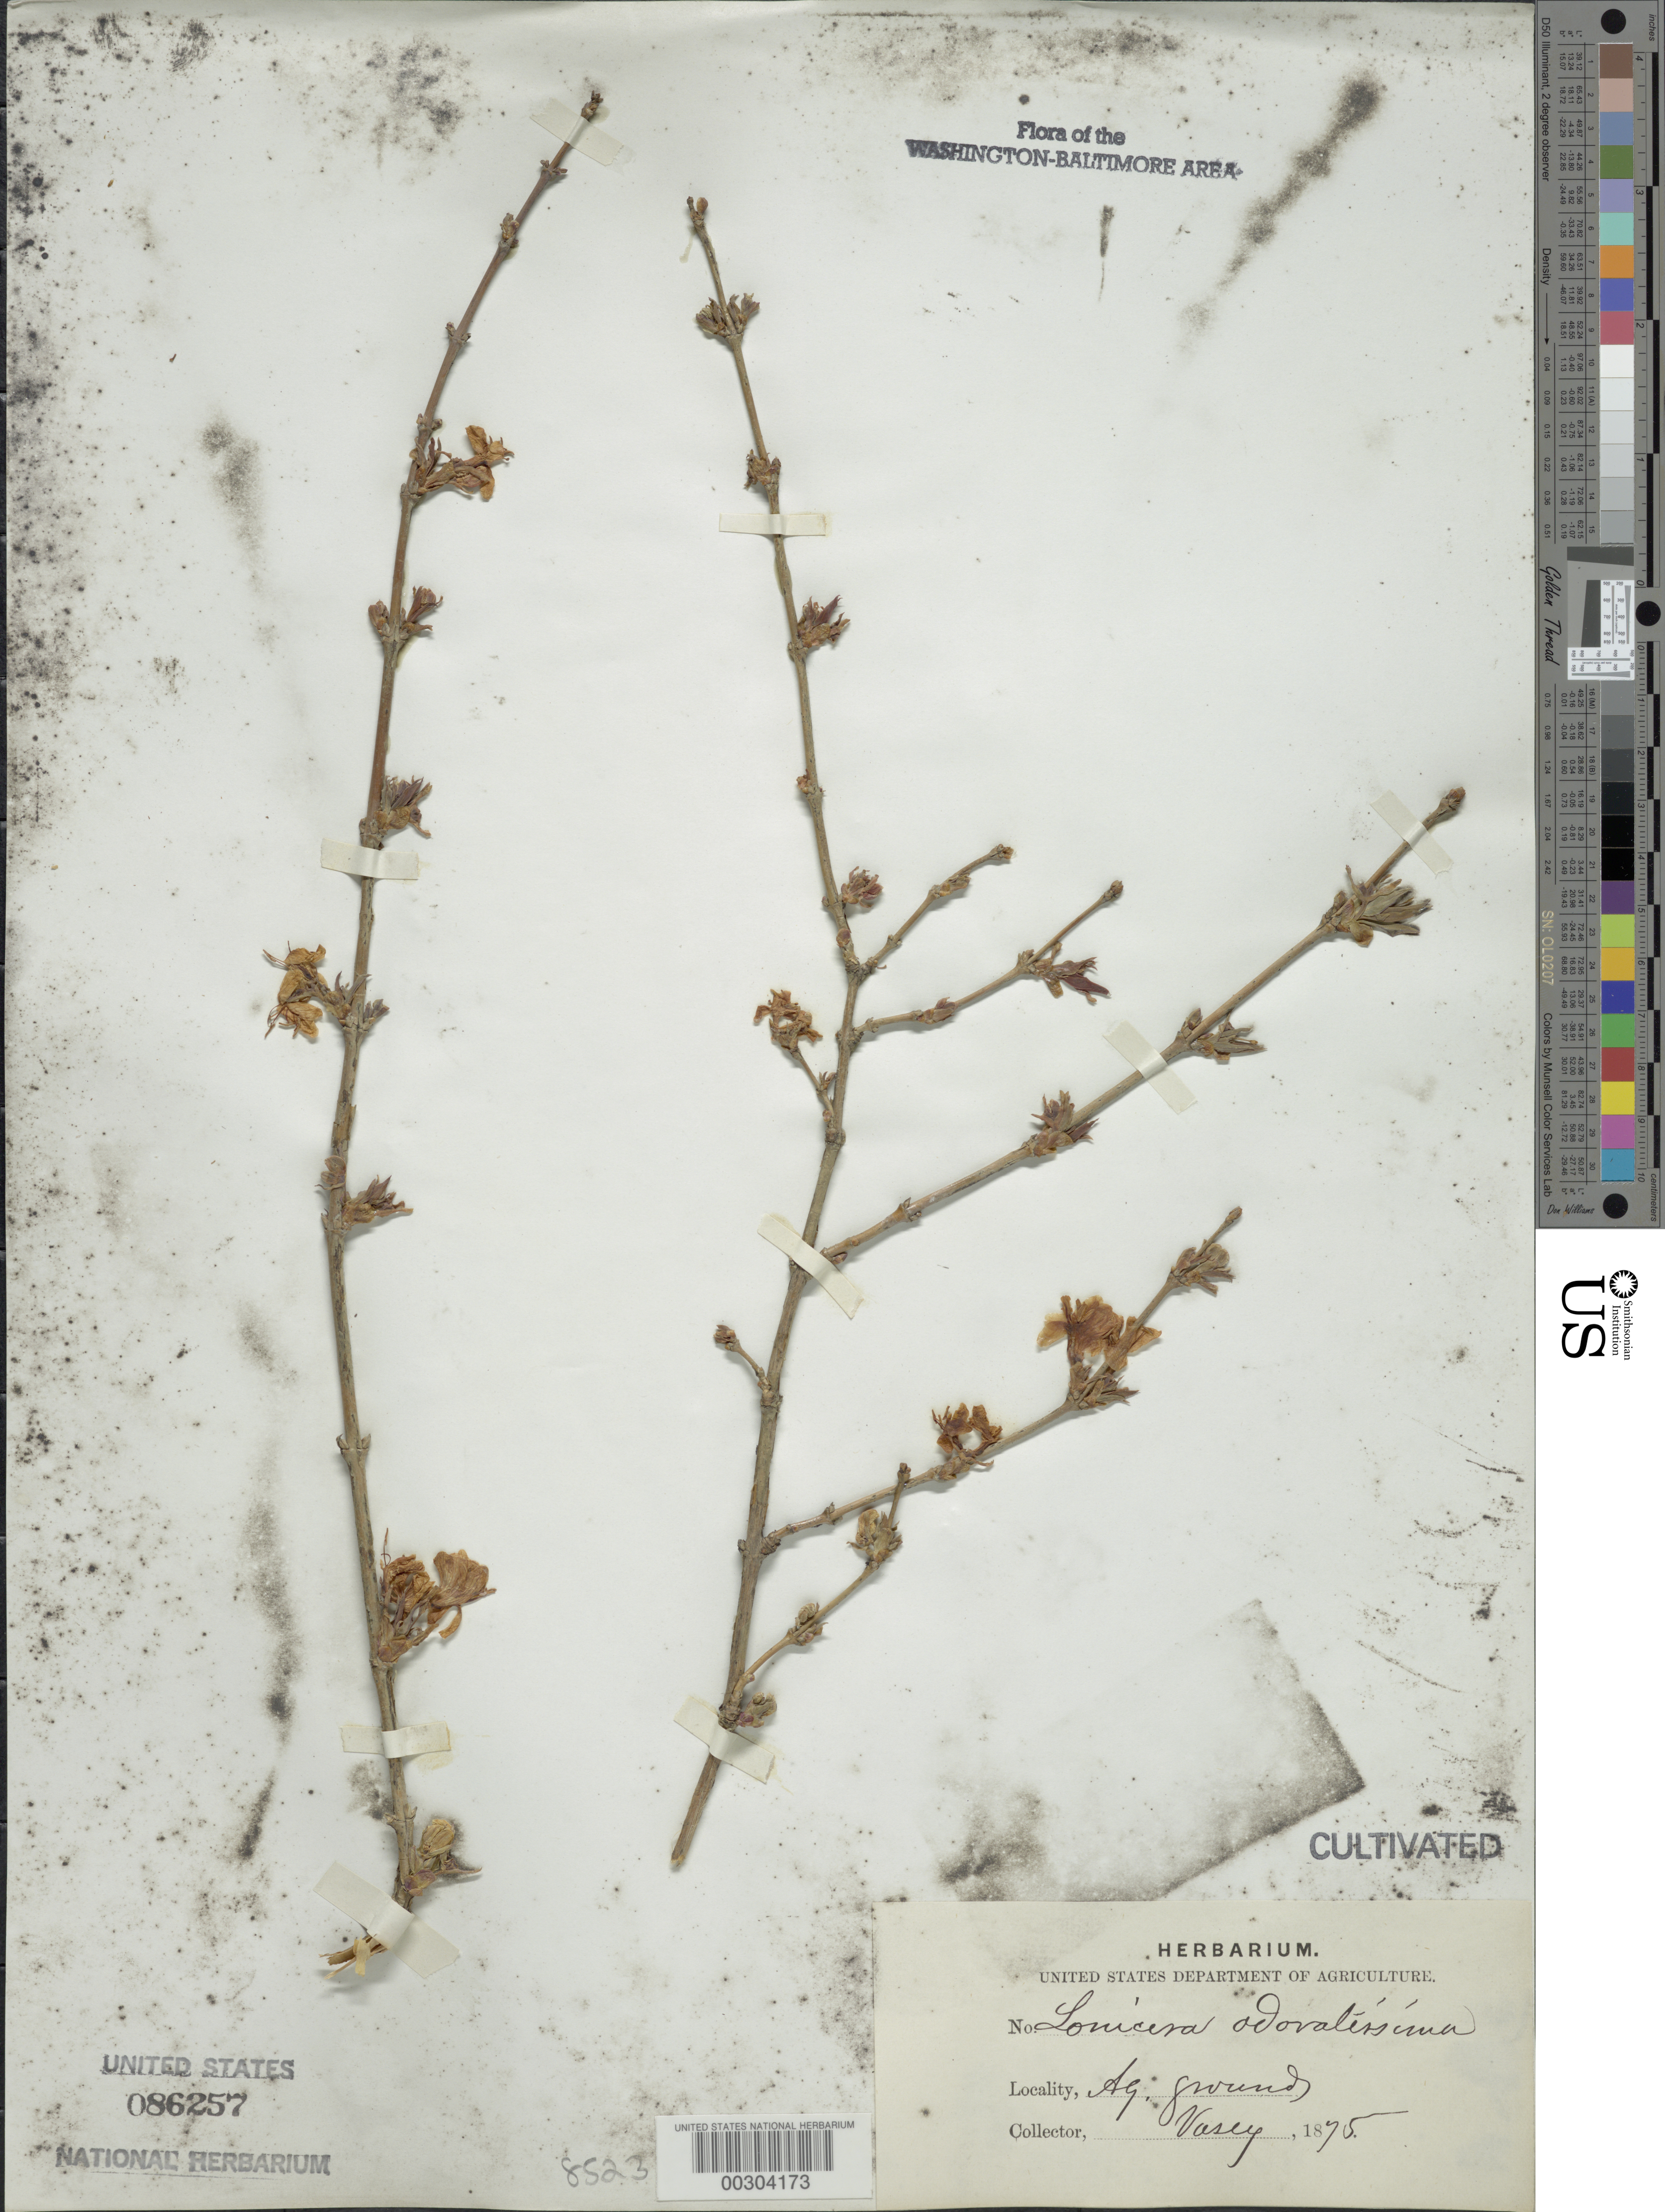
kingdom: Plantae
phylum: Tracheophyta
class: Magnoliopsida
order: Dipsacales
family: Caprifoliaceae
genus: Lonicera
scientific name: Lonicera odoratissima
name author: Lindl.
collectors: G. R. Vasey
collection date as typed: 1875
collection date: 1875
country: United States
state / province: District of Columbia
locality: Department of Agriculture grounds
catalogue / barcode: US 86257